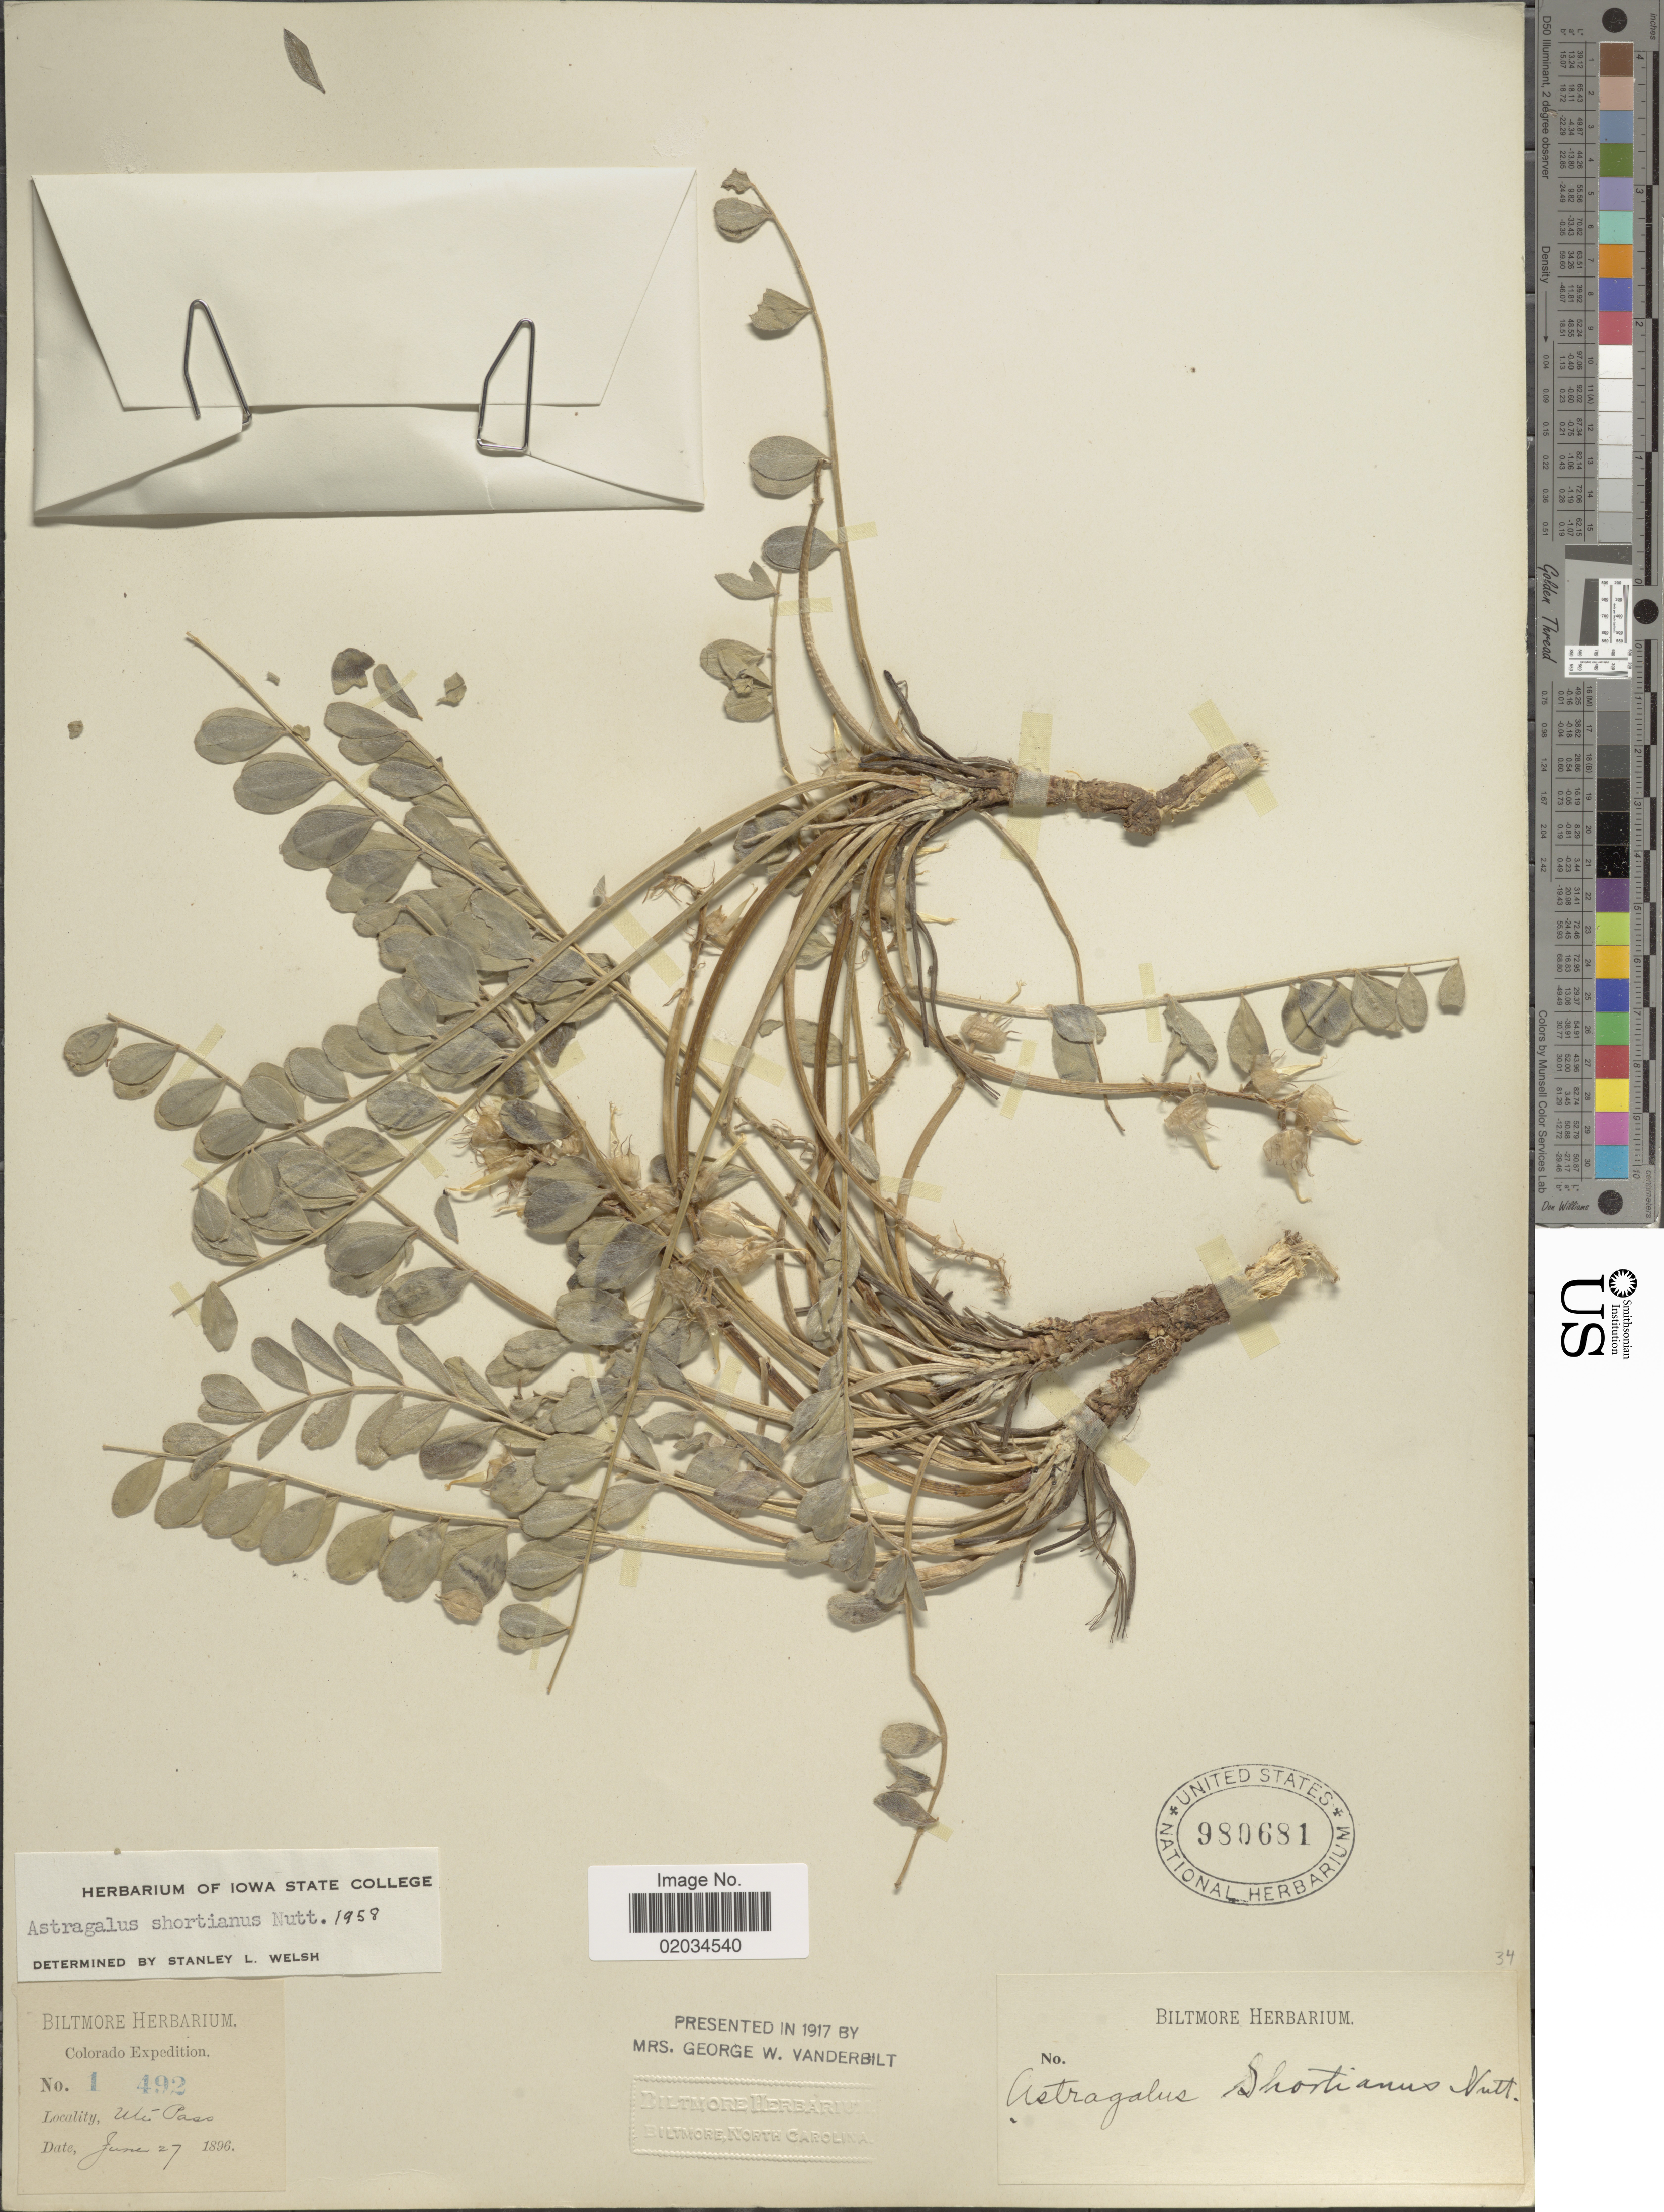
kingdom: Plantae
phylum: Tracheophyta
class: Magnoliopsida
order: Fabales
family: Fabaceae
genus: Astragalus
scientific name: Astragalus shortianus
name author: Nutt.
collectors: ex herb. Biltmore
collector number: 1492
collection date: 1896-06-27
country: United States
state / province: Colorado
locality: Ute Pass.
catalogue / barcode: US 980681